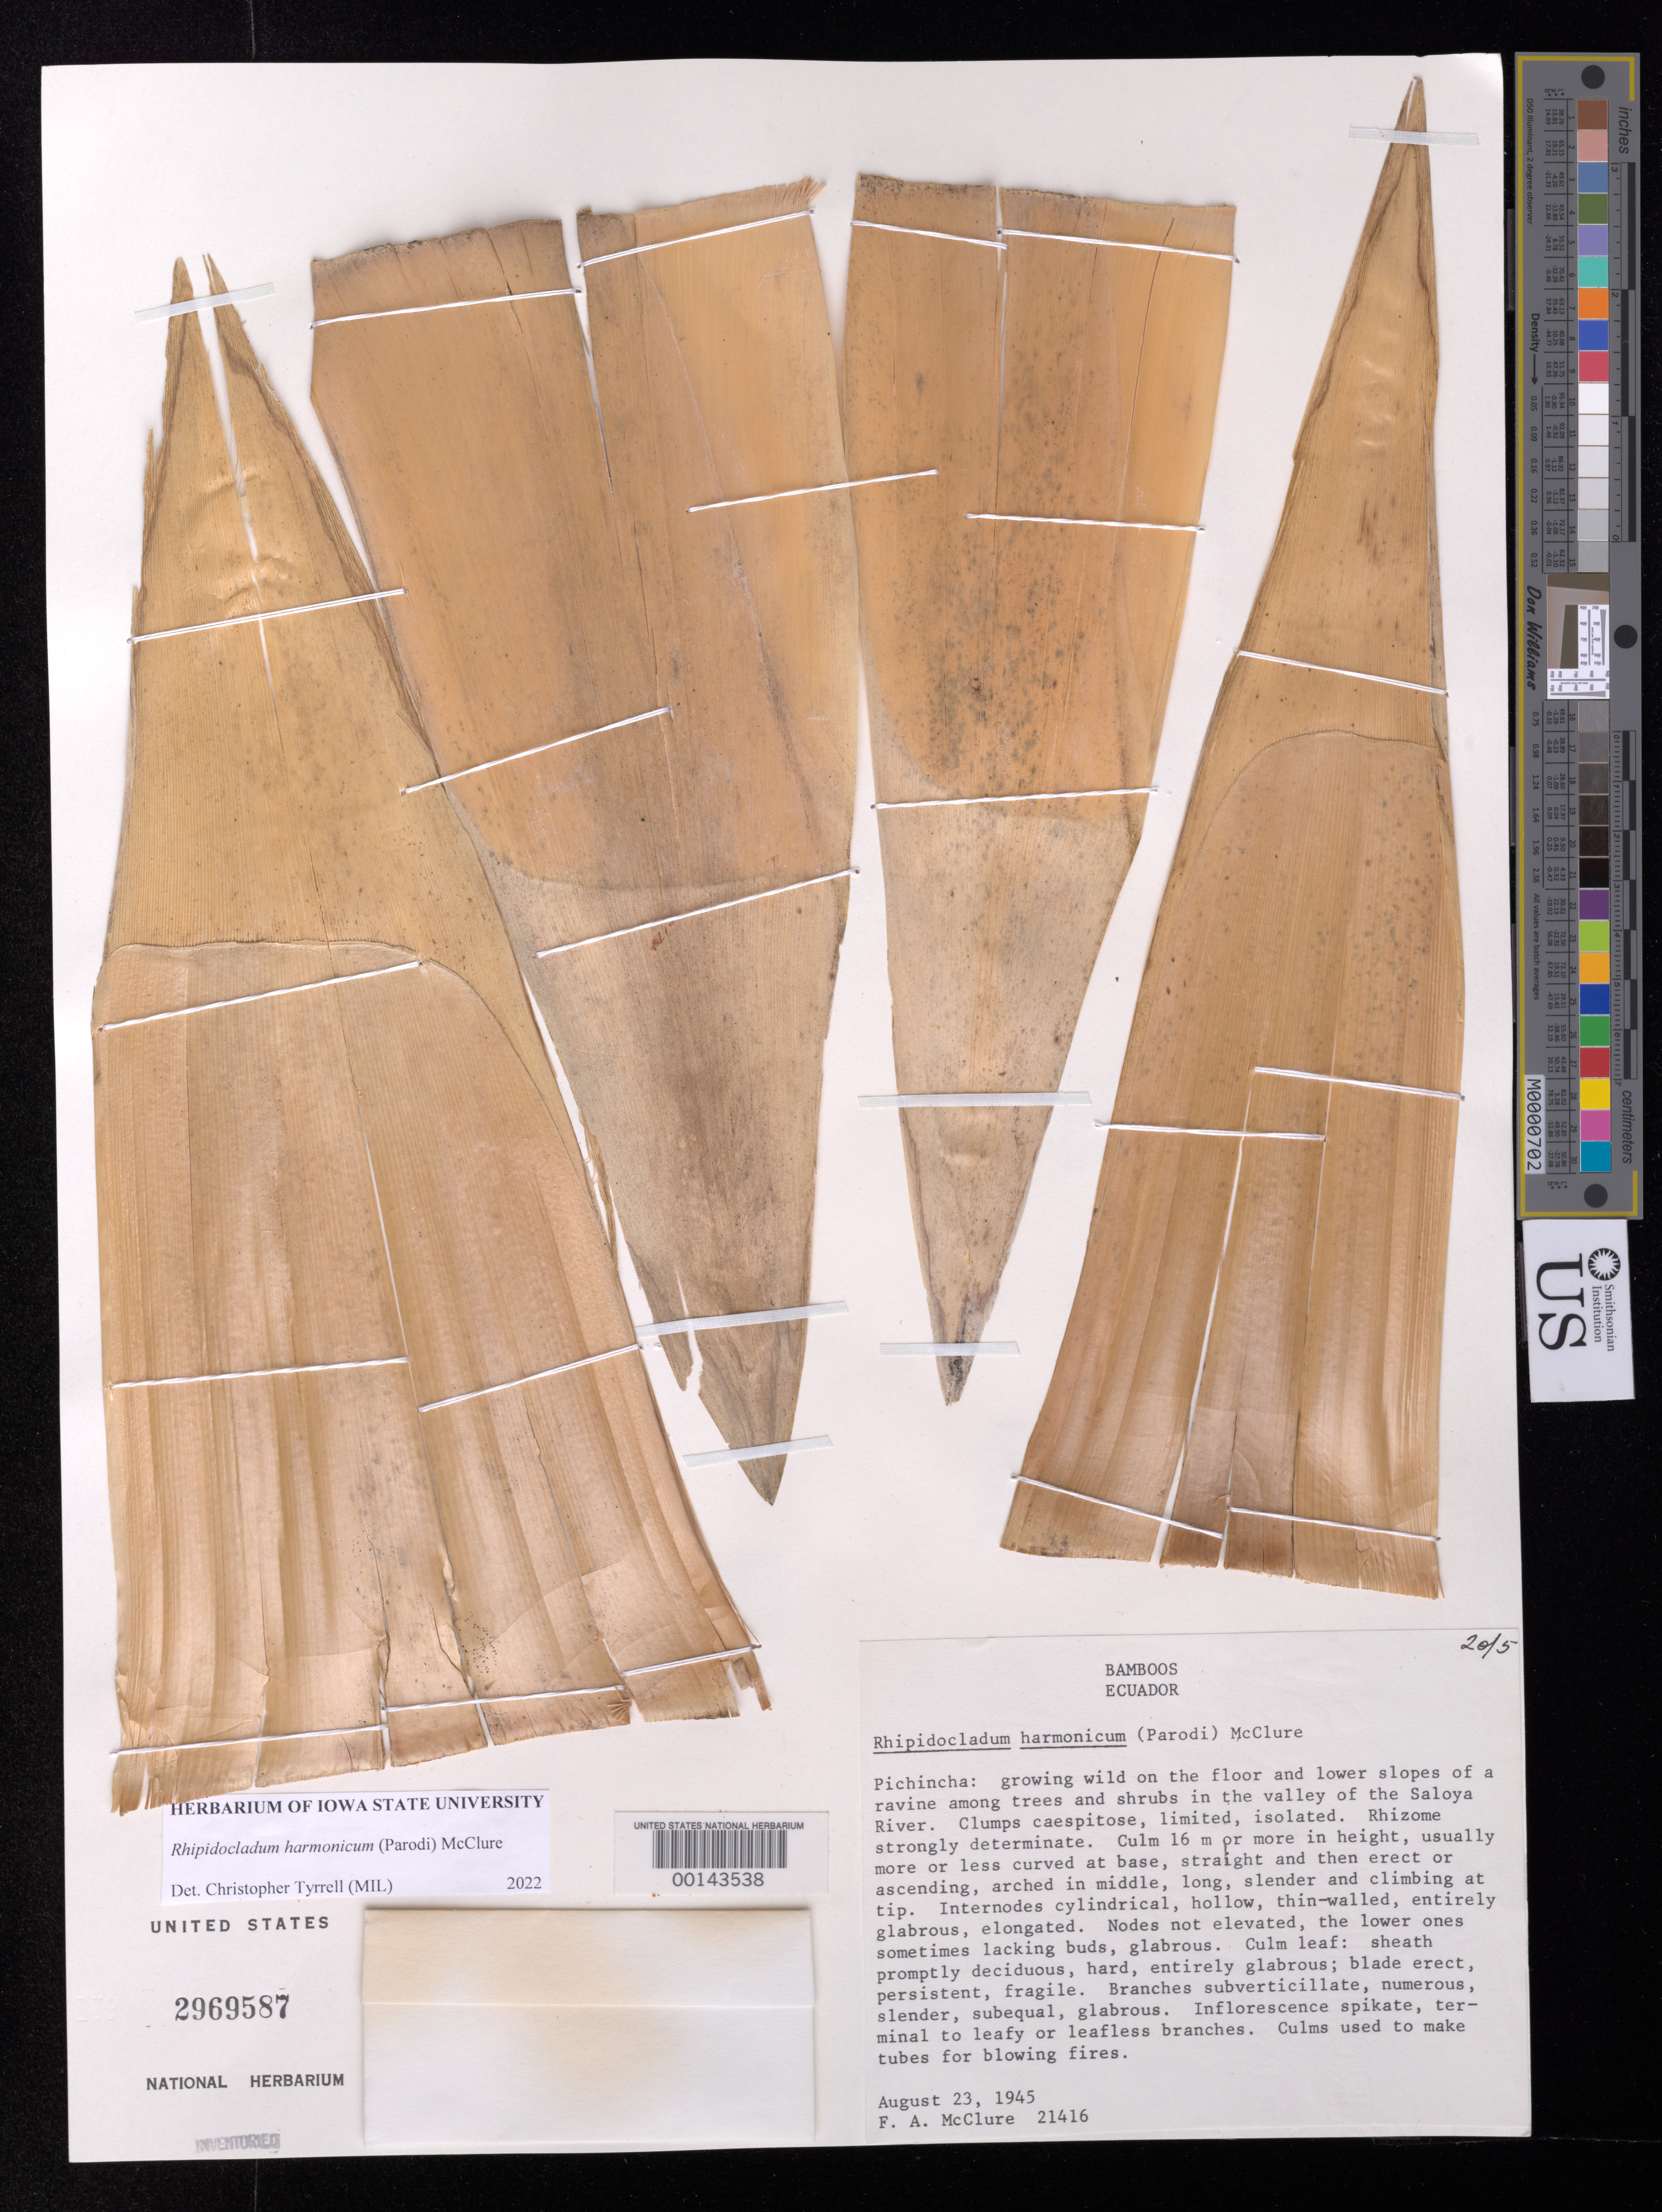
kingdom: Plantae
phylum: Tracheophyta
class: Liliopsida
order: Poales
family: Poaceae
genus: Rhipidocladum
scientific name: Rhipidocladum harmonicum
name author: (Parodi) McClure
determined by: Tyrrell, Christopher D., (MIL), Milwaukee Public Museum (UNITED STATES)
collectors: F. A. McClure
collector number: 21416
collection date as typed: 23 Aug 1945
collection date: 1945-08-23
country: Ecuador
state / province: Pichincha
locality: Saloya River.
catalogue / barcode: US 2969587